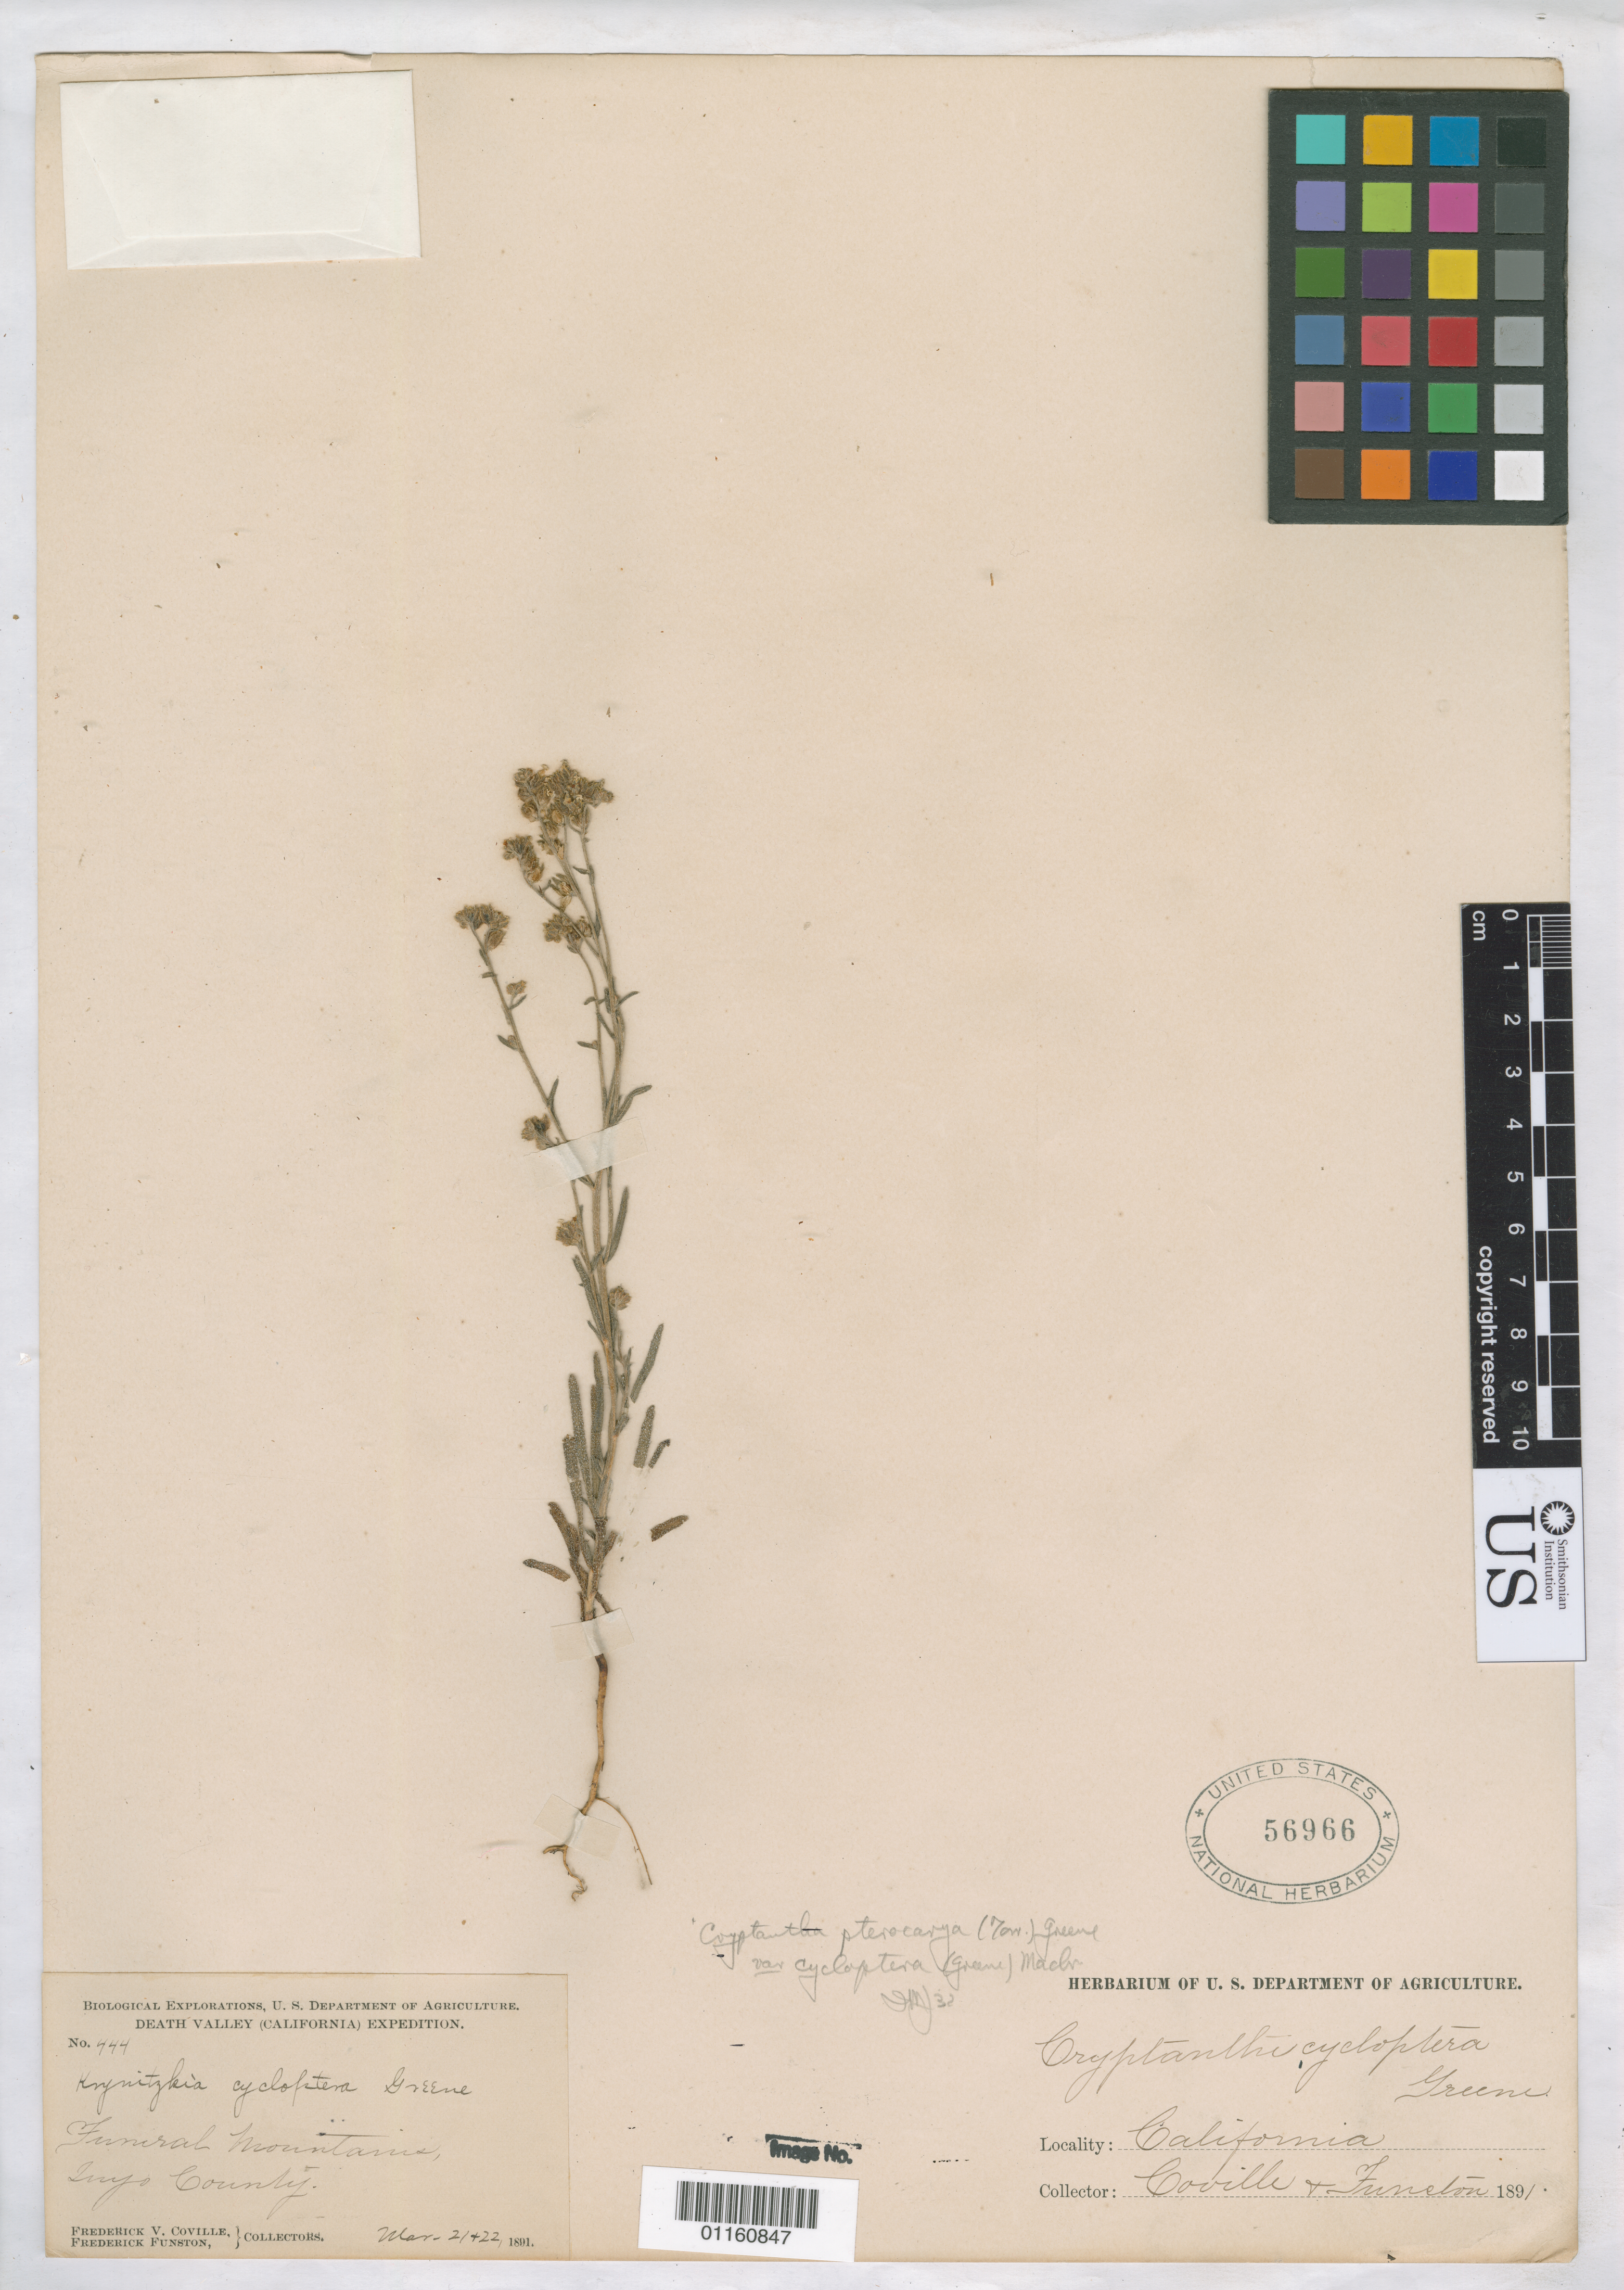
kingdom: Plantae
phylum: Tracheophyta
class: Magnoliopsida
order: Boraginales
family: Boraginaceae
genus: Cryptantha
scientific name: Cryptantha pterocarya var. cycloptera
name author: (Greene) J.F. Macbr.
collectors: F. V. Coville & F. Funston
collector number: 444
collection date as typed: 21 Mar 1891 and 22 Mar 1891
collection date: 1891-03-21,1891-03-22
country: United States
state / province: California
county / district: Inyo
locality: Funeral Mts.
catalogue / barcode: US 56966